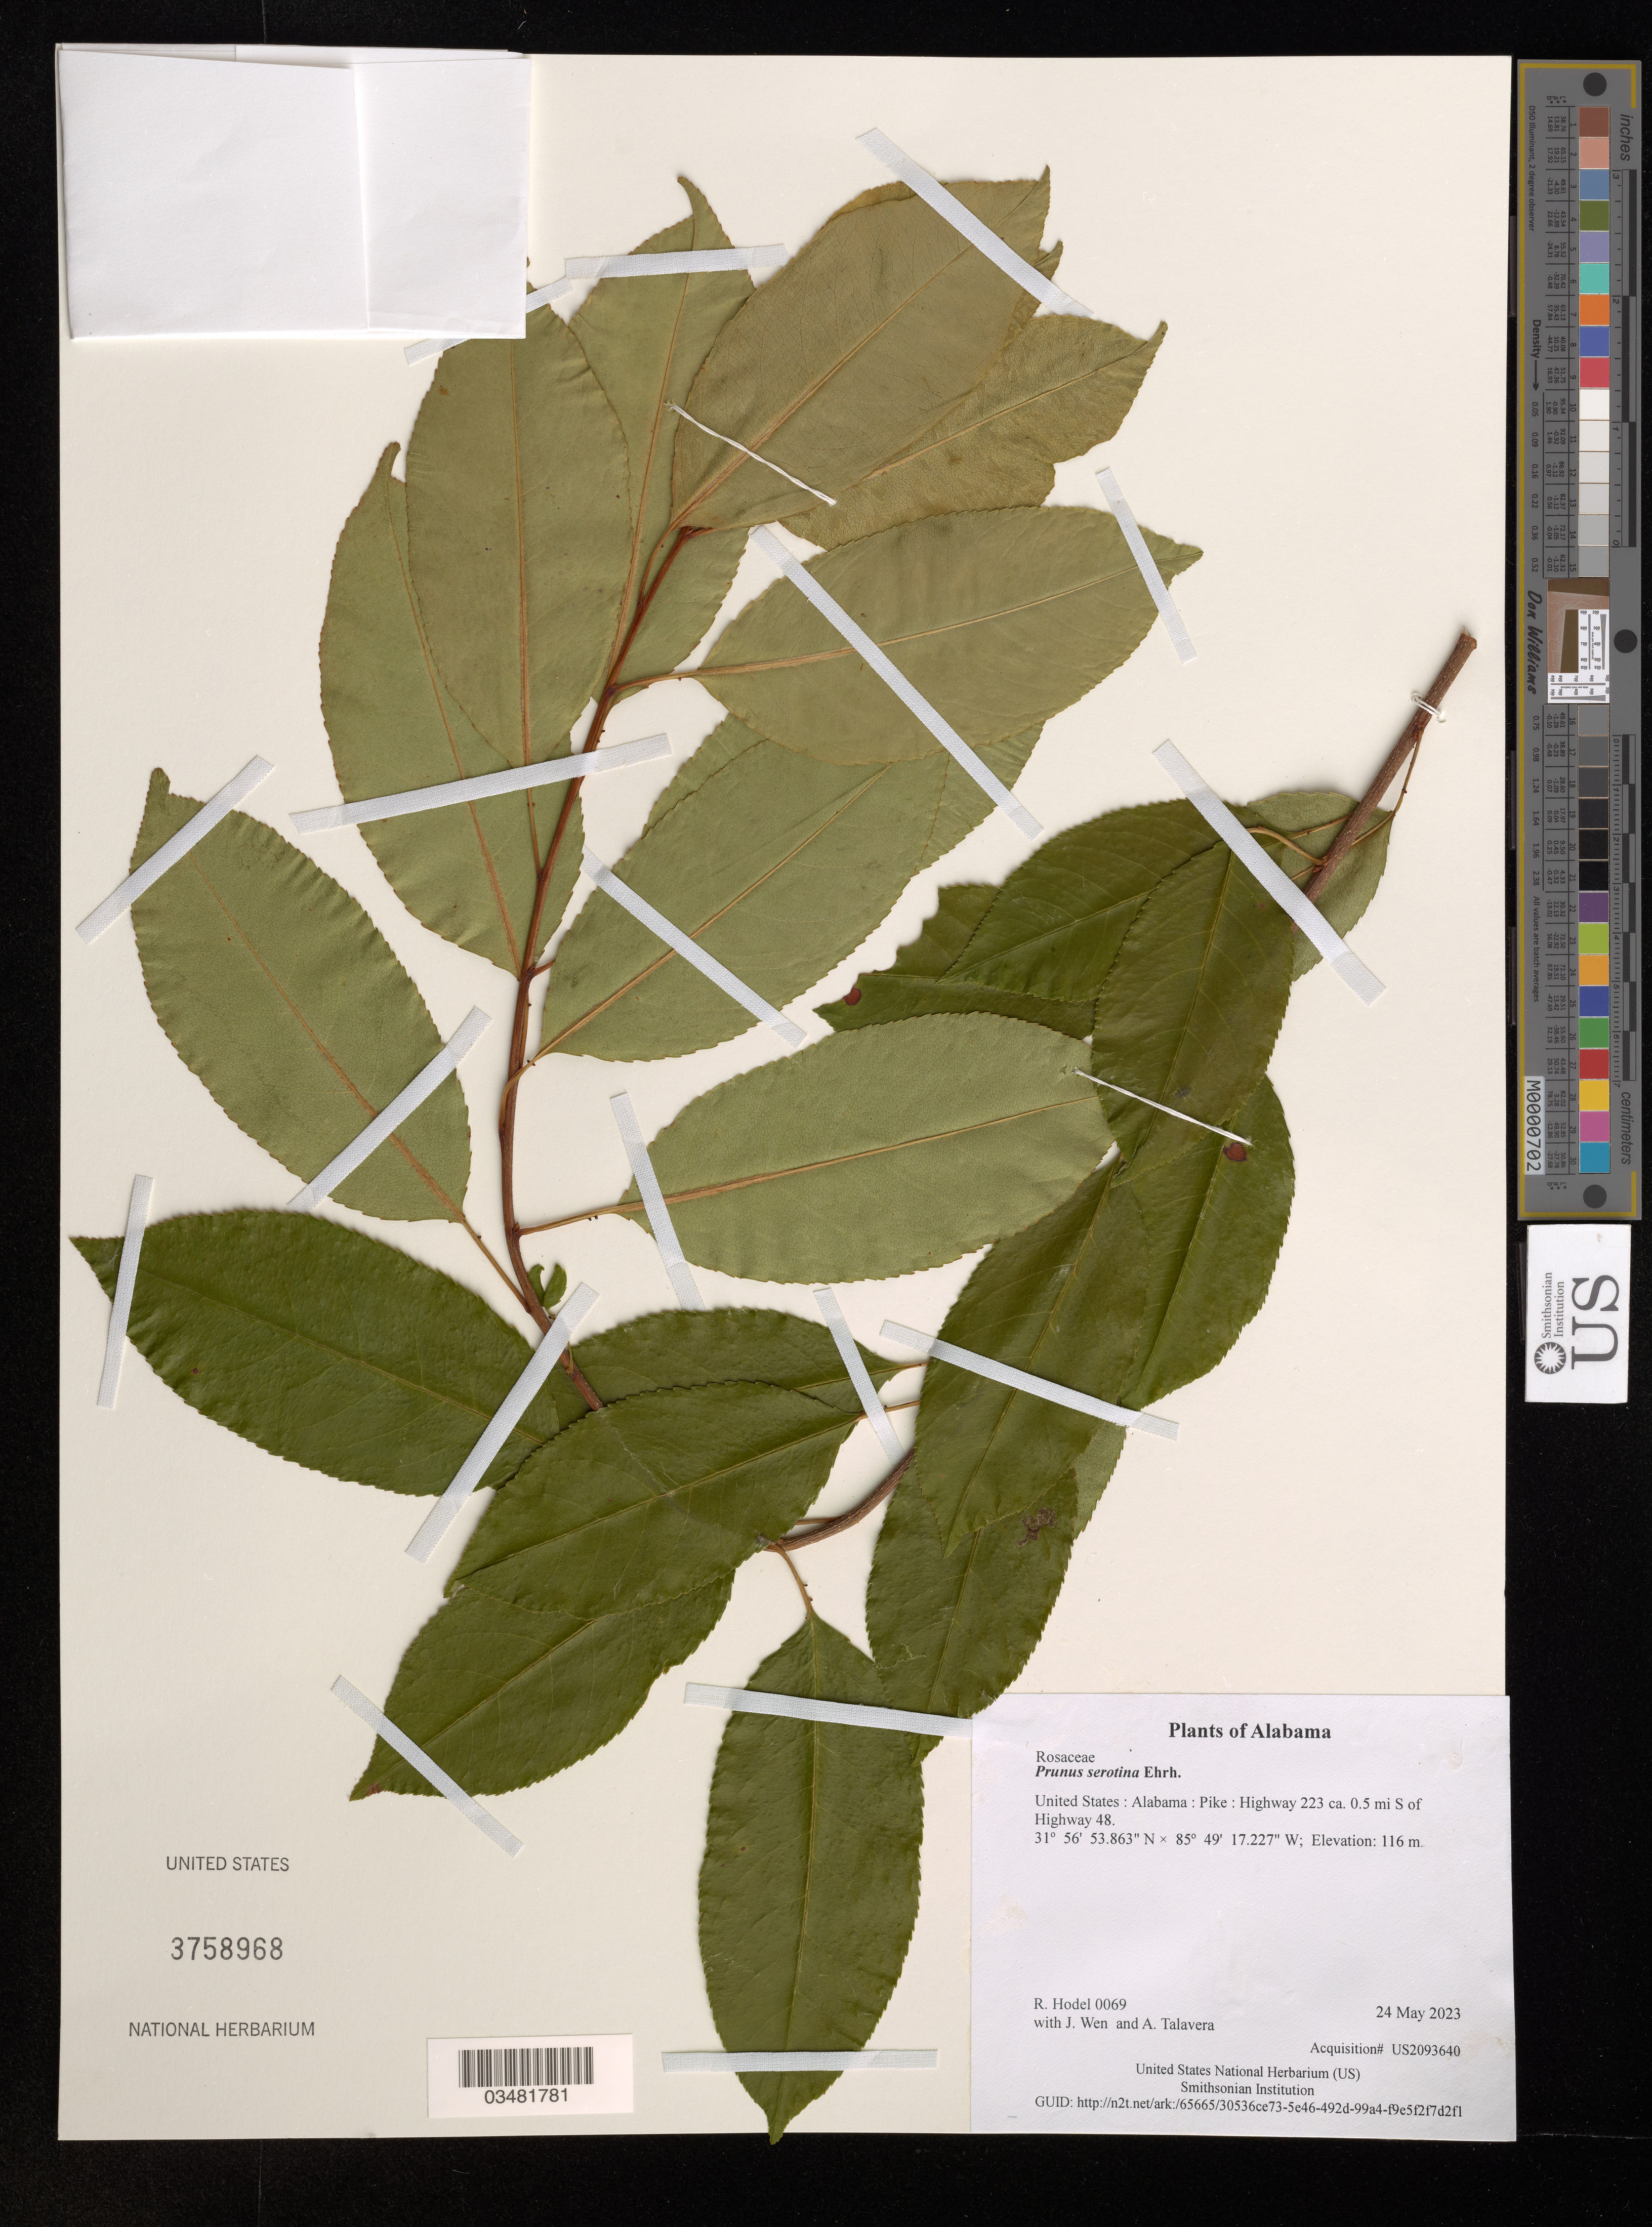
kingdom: Plantae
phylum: Tracheophyta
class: Magnoliopsida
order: Rosales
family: Rosaceae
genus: Prunus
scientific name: Prunus serotina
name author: Ehrh.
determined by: Hodel, Richard G. J.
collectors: R. Hodel, J. Wen & A. Talavera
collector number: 0069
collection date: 2023-05-24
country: United States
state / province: Alabama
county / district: Pike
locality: Highway 223 ca. 0.5 mi S of Highway 48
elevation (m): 116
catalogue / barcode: US 3758968